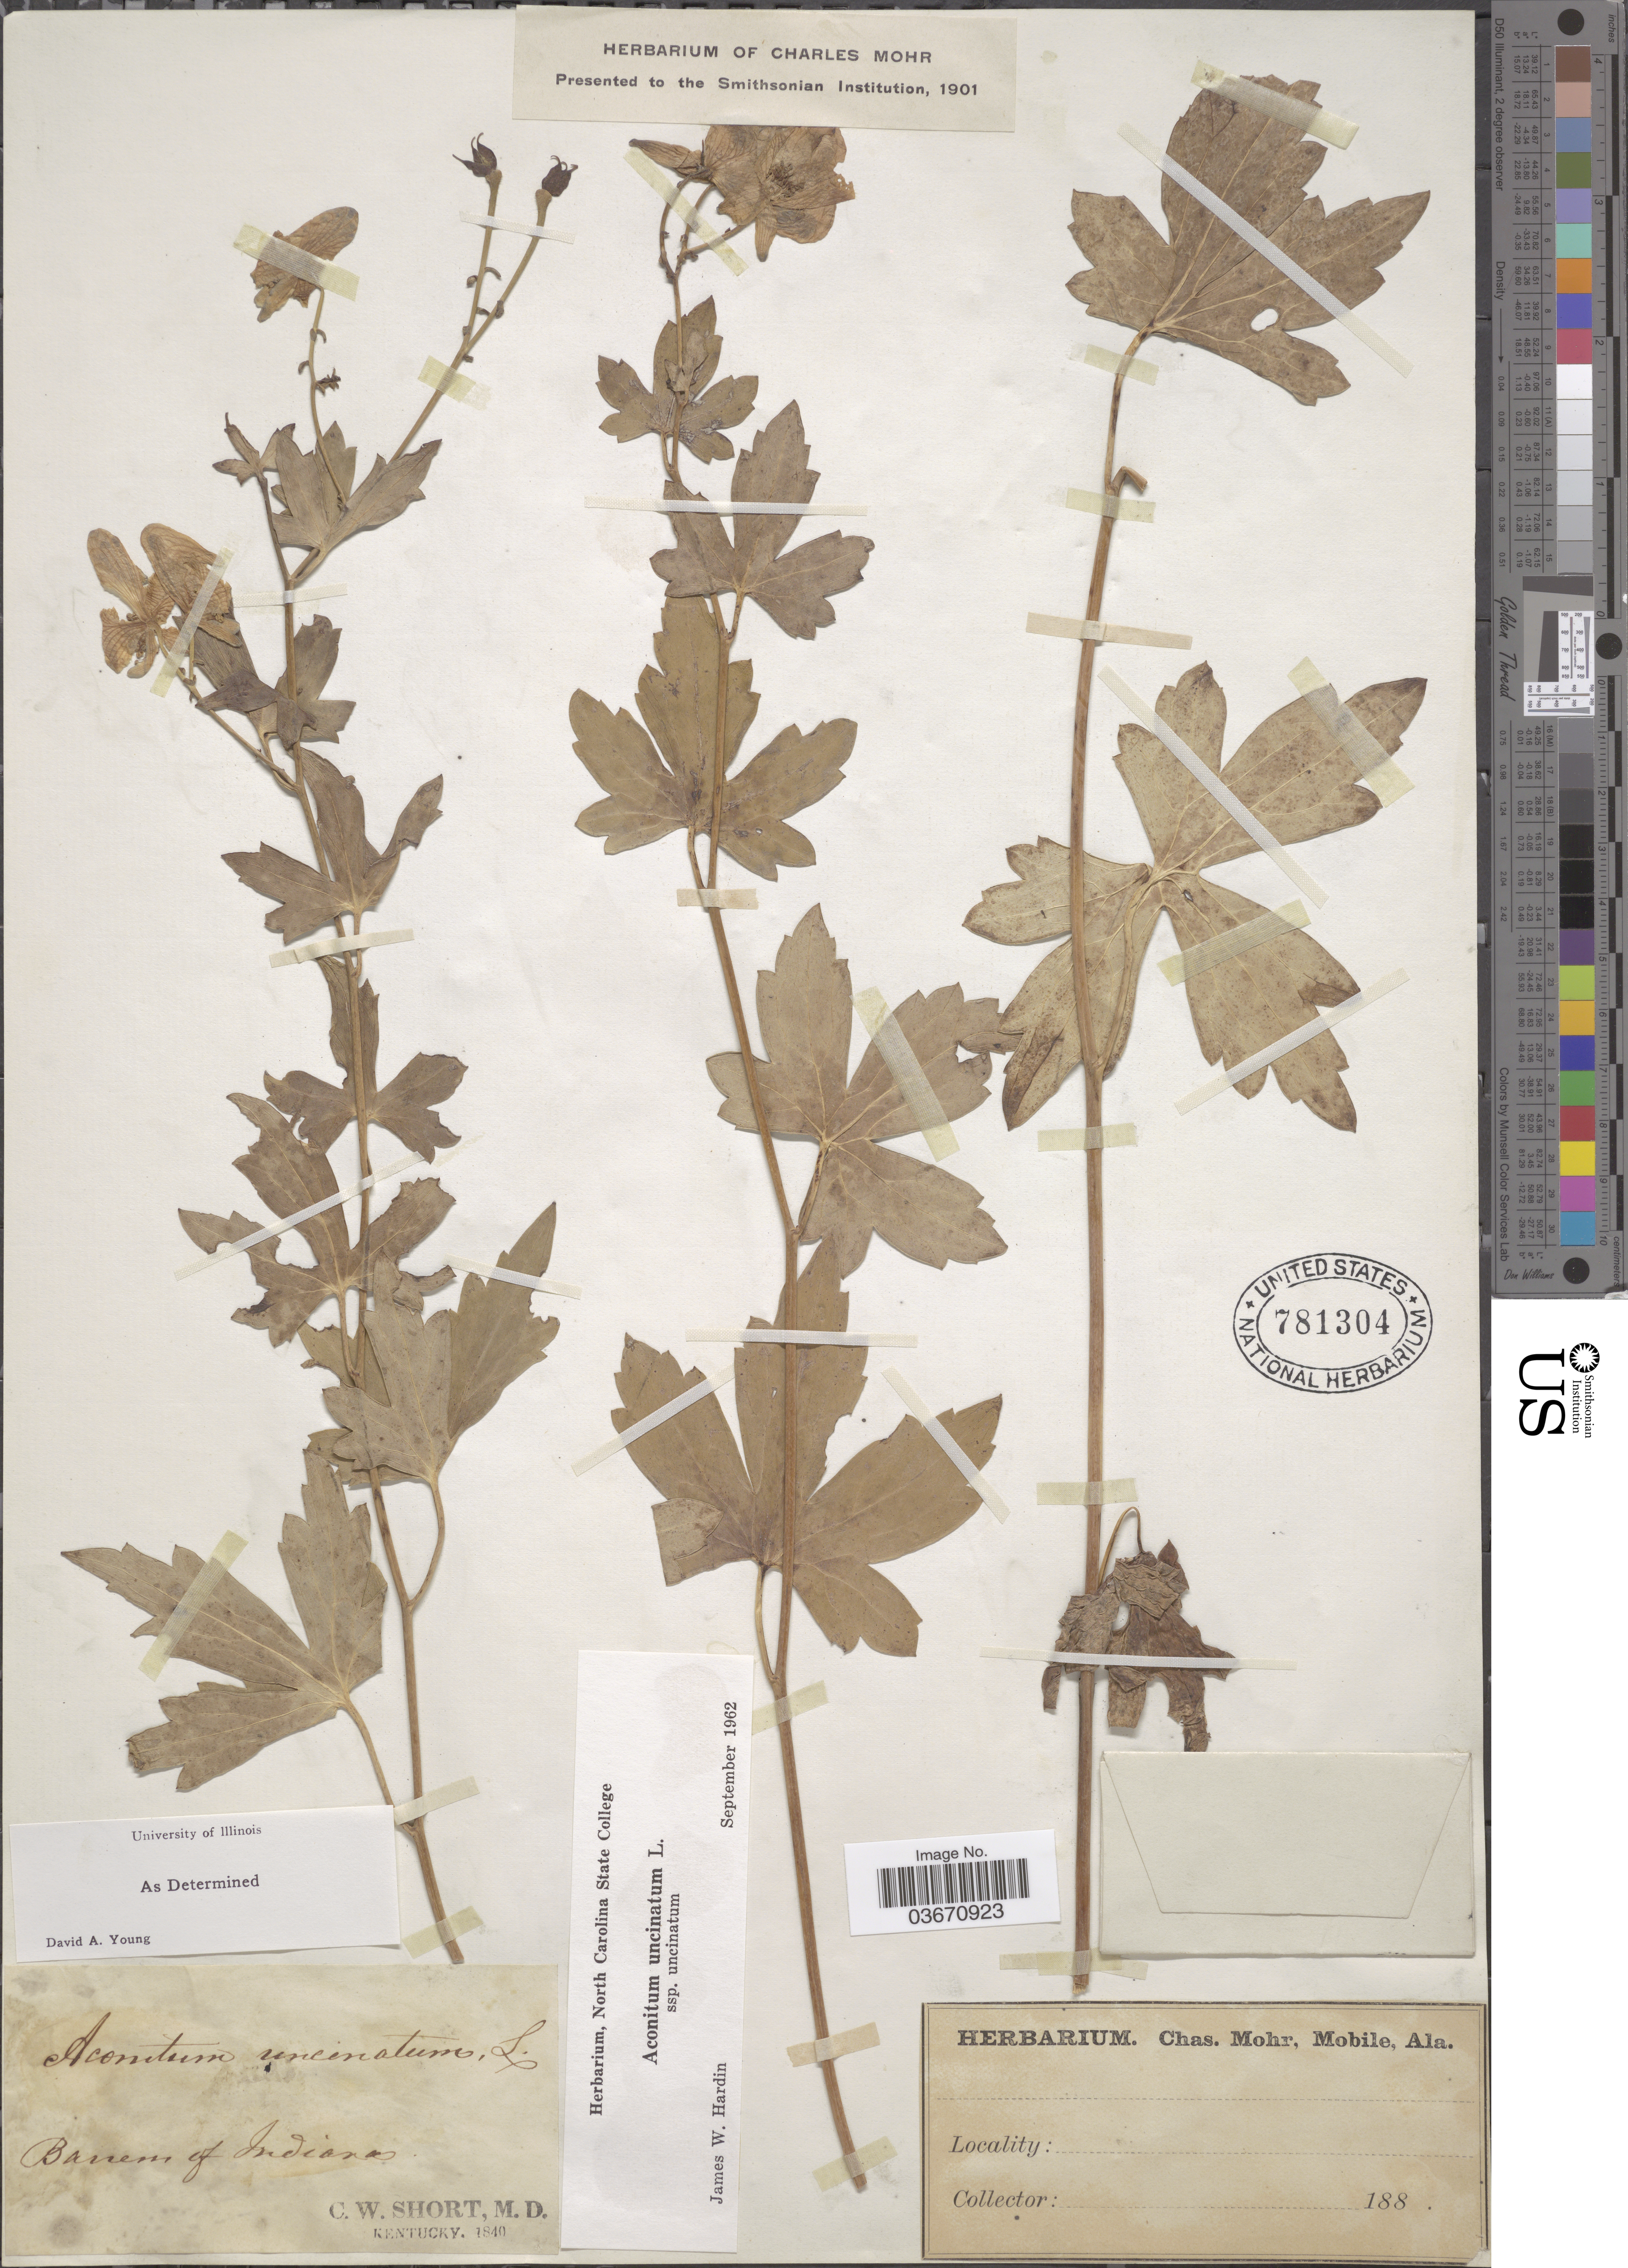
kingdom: Plantae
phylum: Tracheophyta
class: Magnoliopsida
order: Ranunculales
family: Ranunculaceae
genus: Aconitum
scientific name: Aconitum uncinatum var. uncinatum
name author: L.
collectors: C. W. Short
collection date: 1840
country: United States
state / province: Indiana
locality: Barrens of Indiana.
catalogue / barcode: US 781304